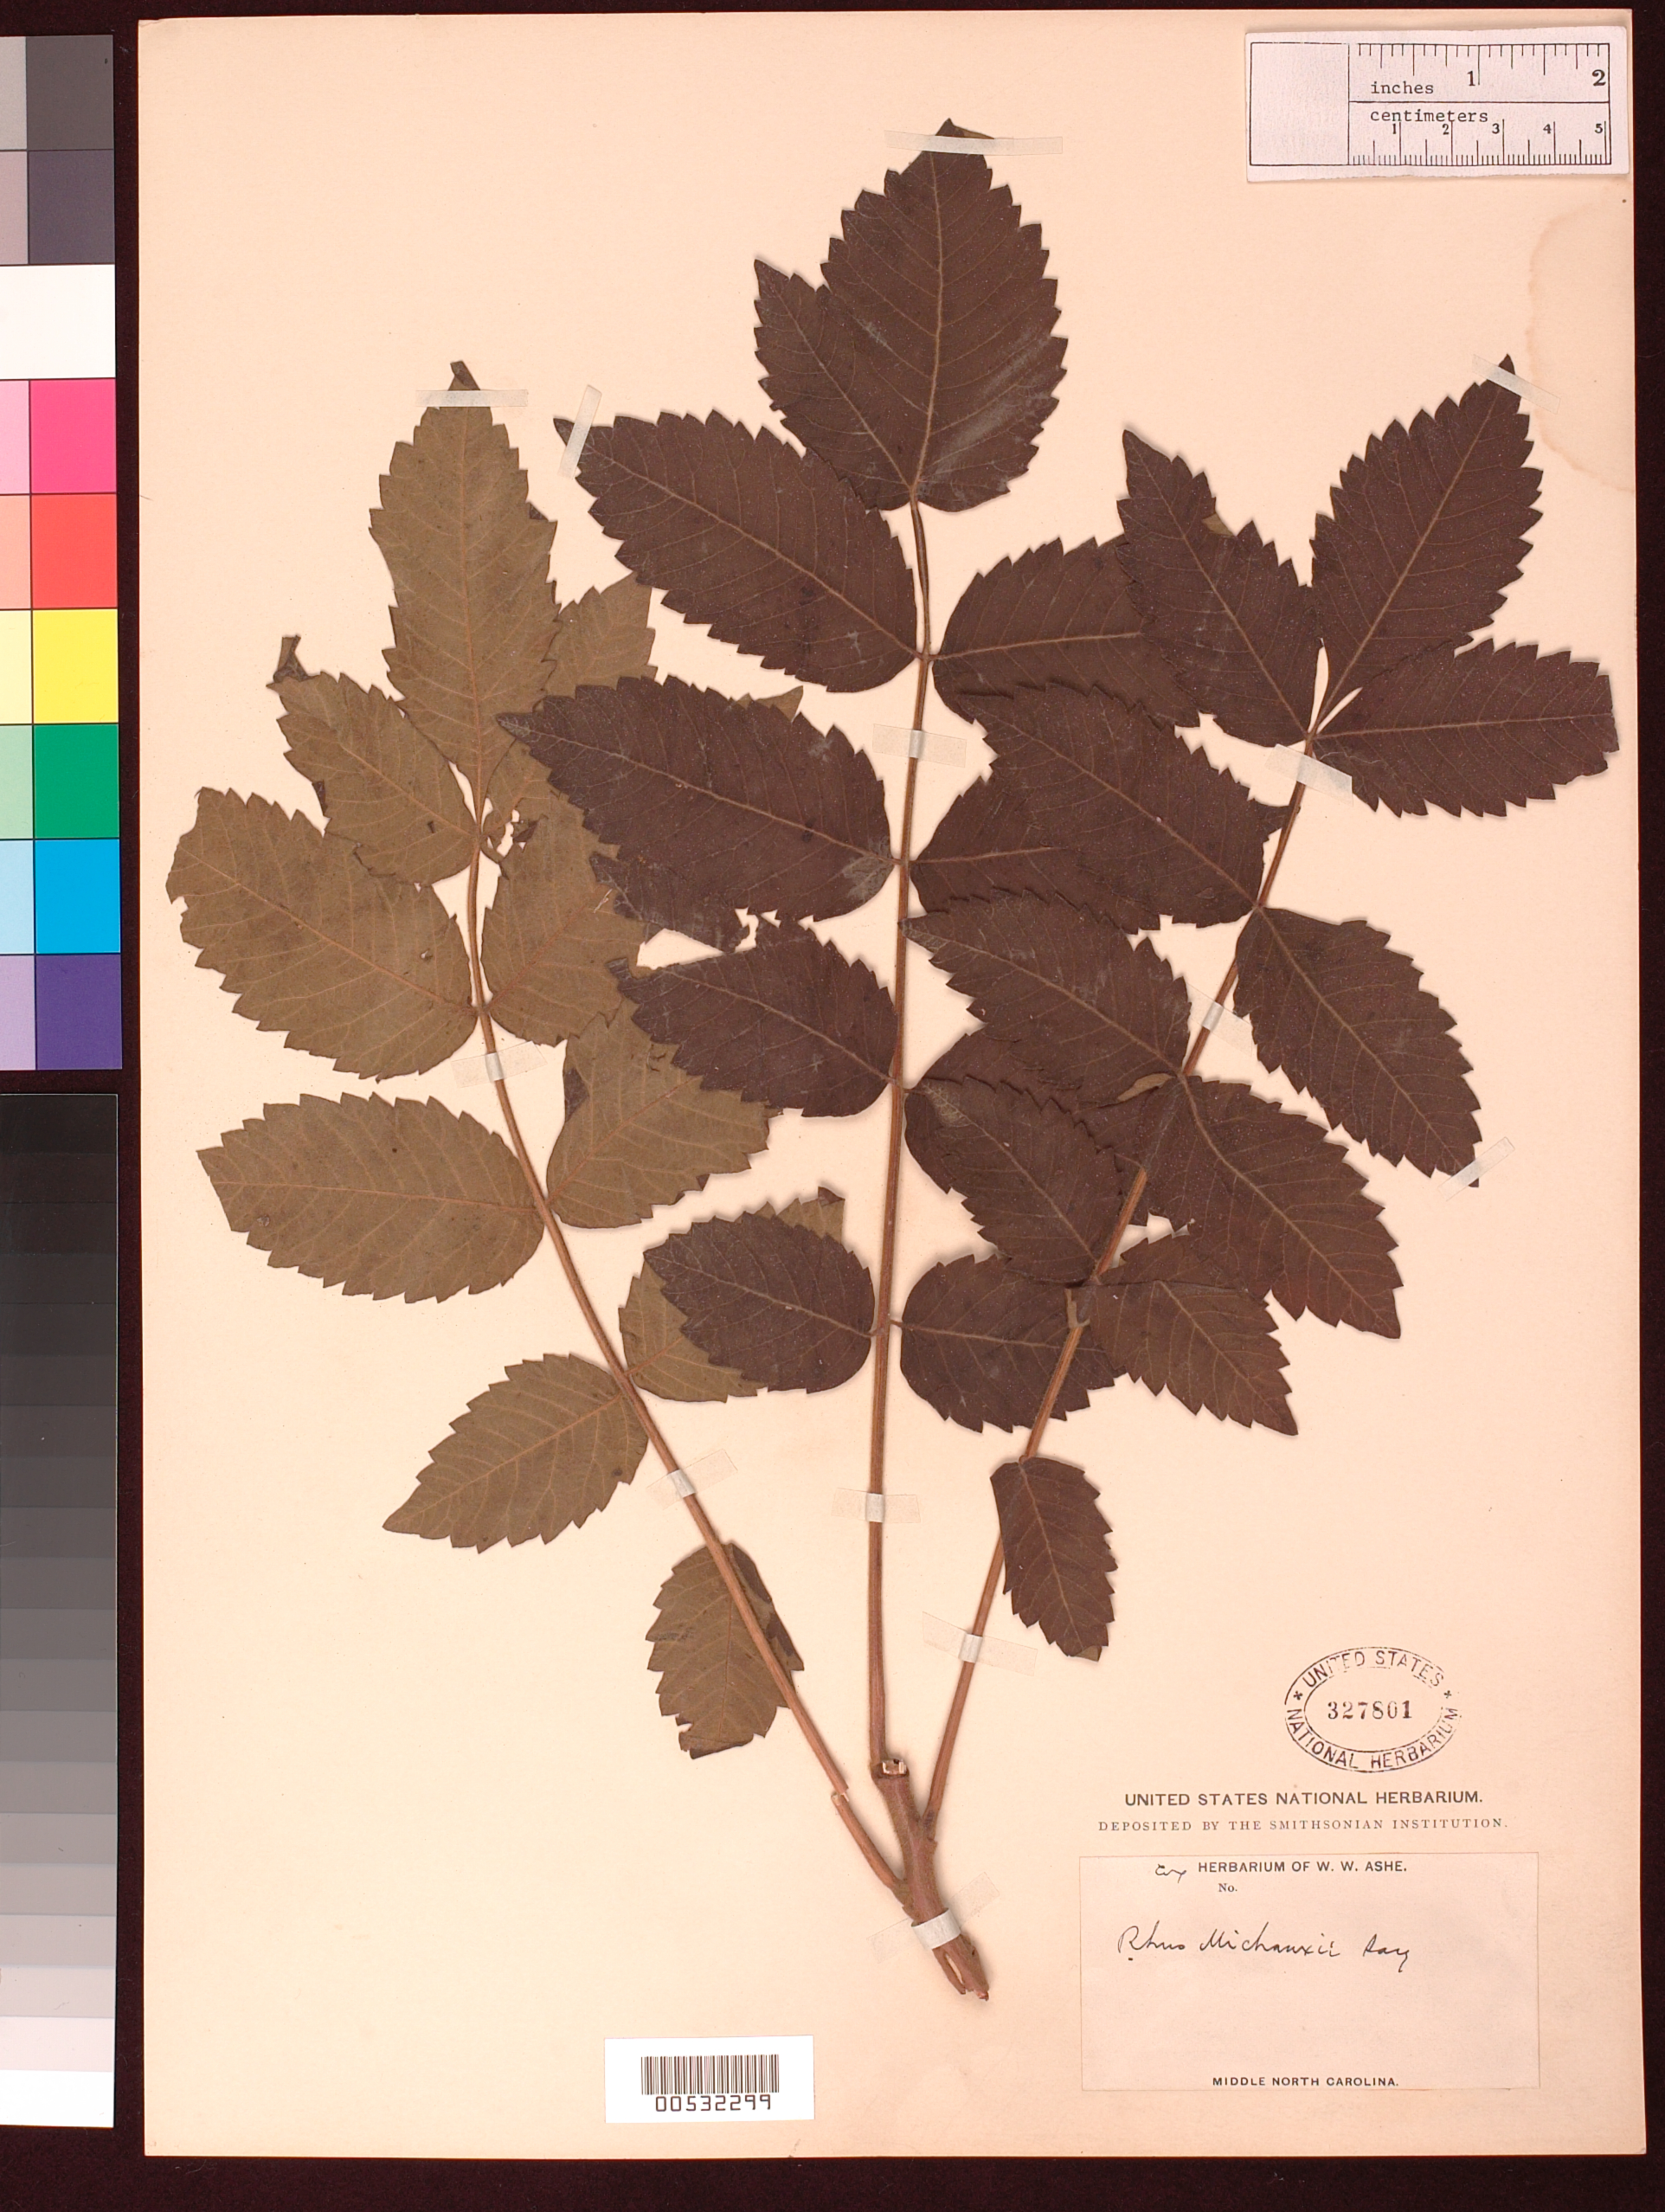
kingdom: Plantae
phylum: Tracheophyta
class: Magnoliopsida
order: Sapindales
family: Anacardiaceae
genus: Rhus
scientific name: Rhus michauxii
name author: Sarg.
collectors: ex herb. W.W. Ashe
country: United States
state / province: North Carolina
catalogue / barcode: US 327801